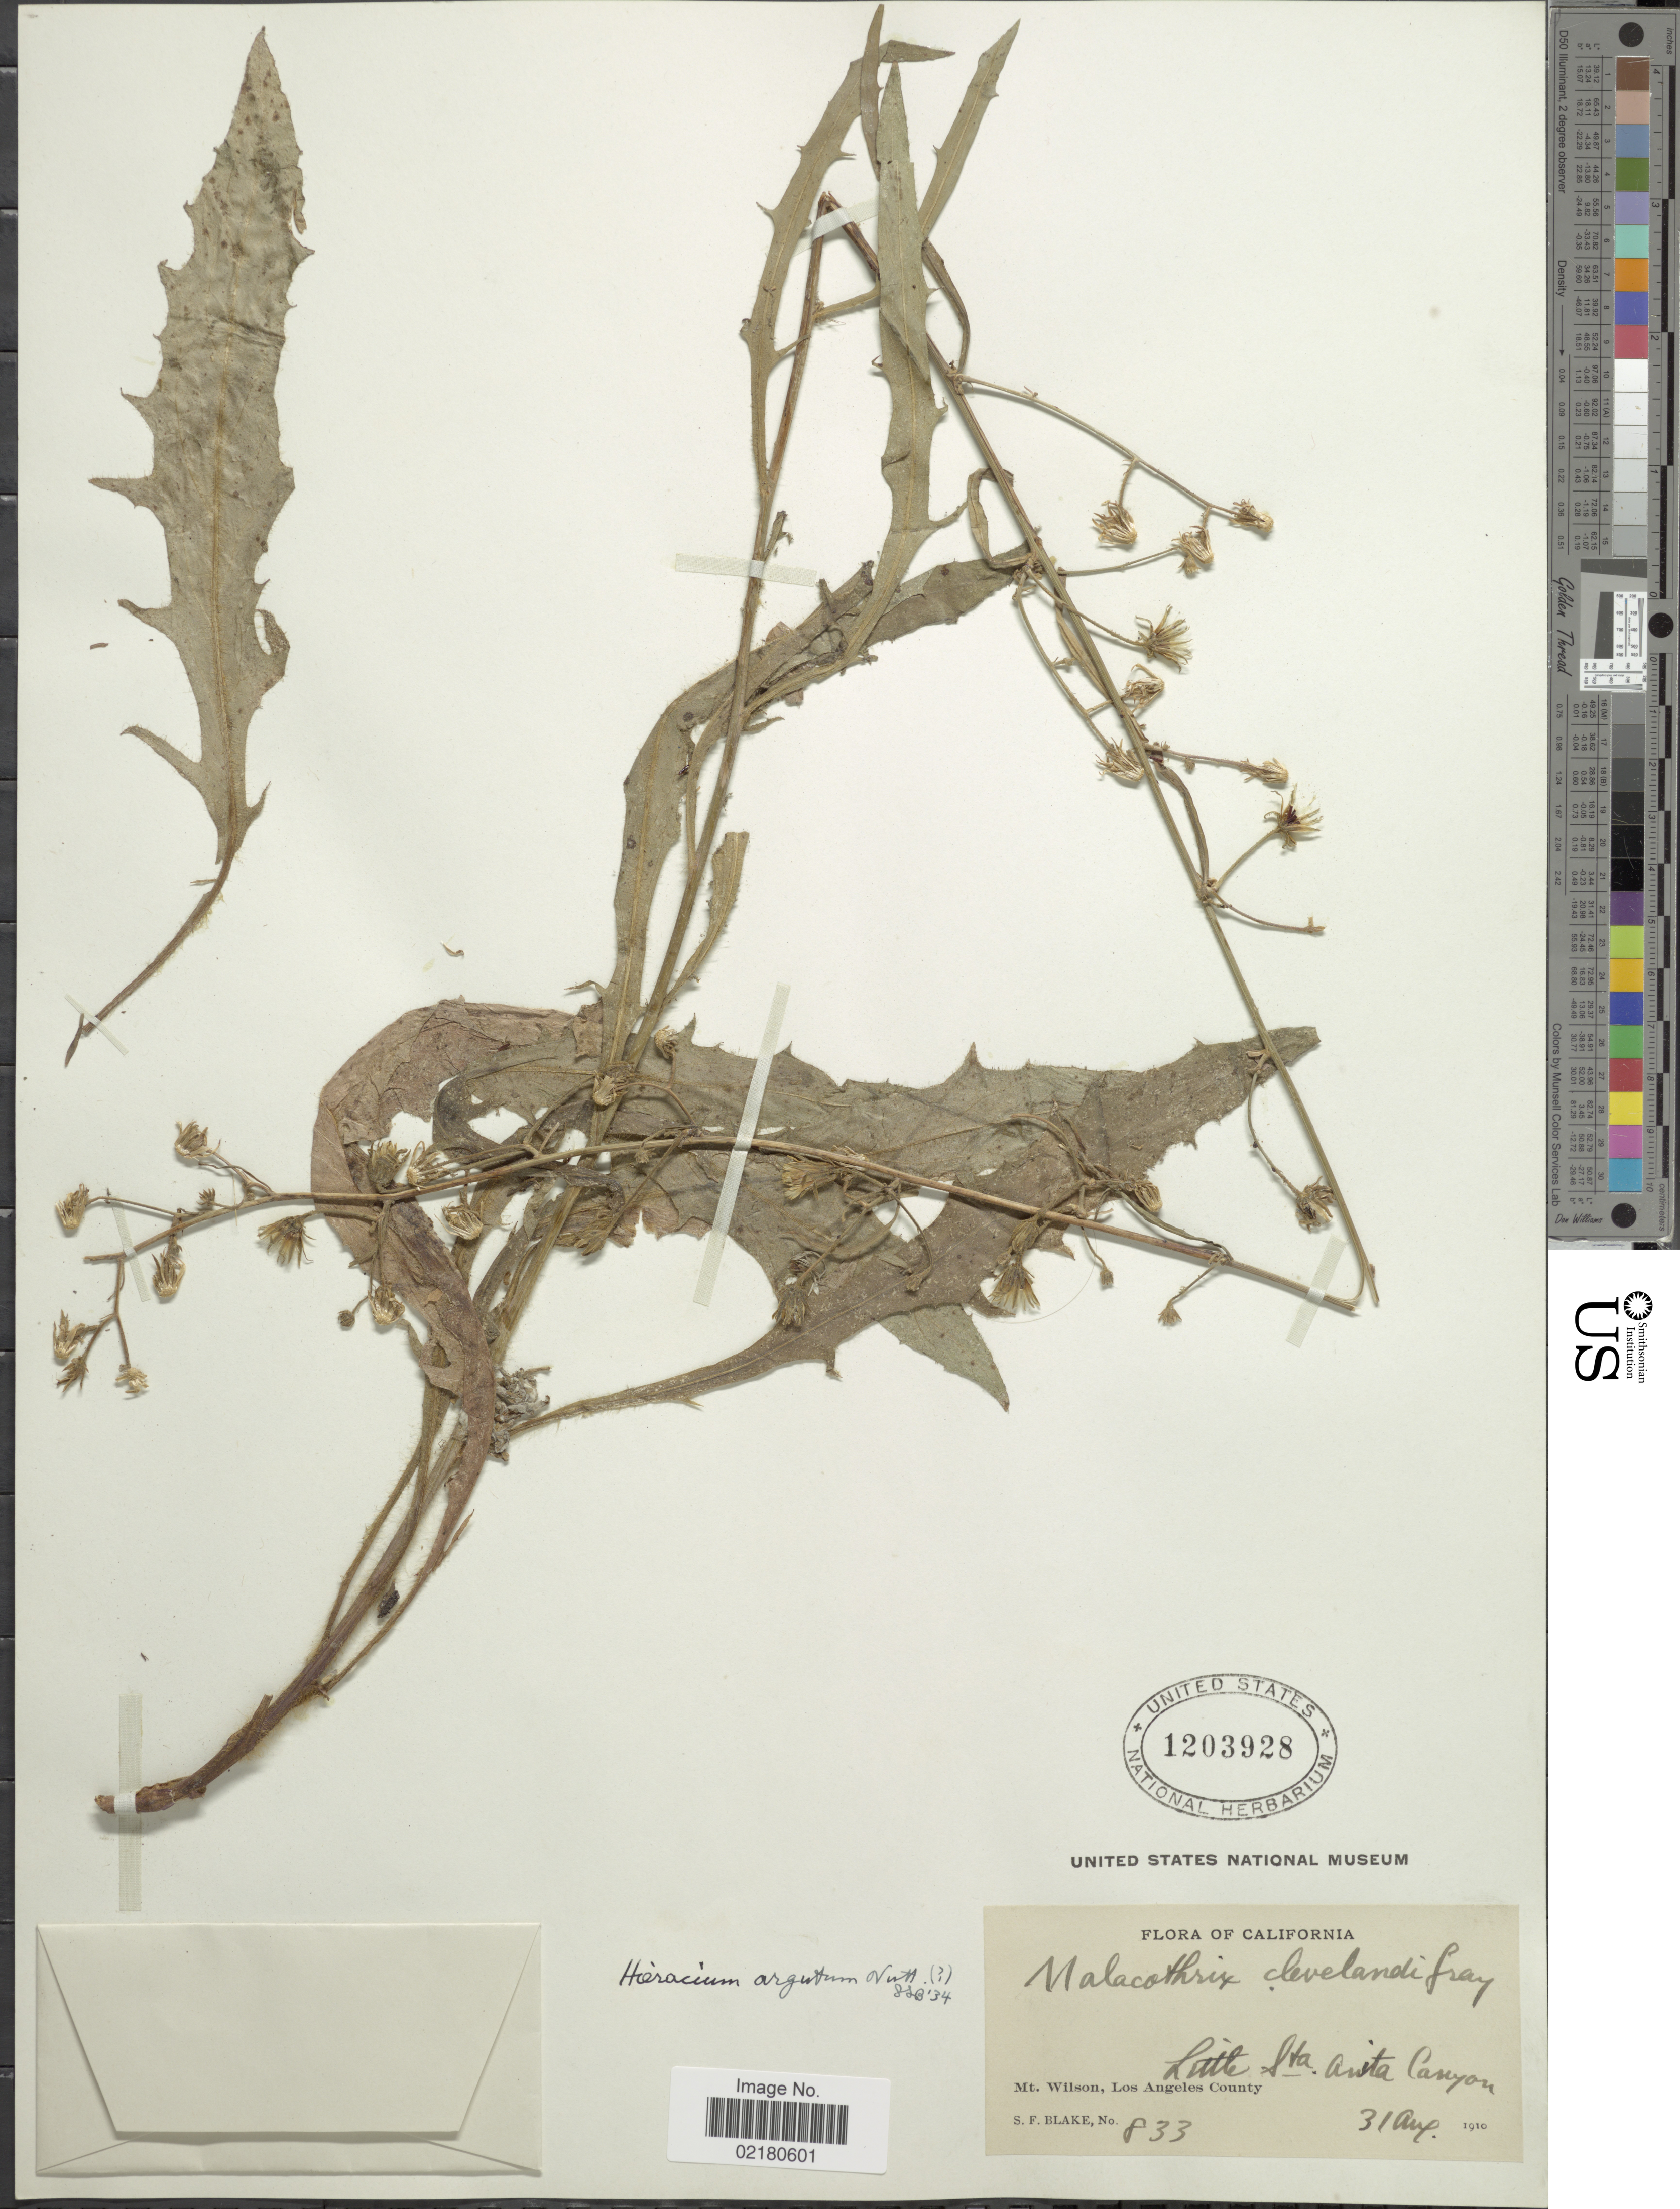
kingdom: Plantae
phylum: Tracheophyta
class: Magnoliopsida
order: Asterales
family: Asteraceae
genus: Hieracium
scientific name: Hieracium argutum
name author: Nutt.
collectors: S. Blake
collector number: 833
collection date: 1910-08-31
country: United States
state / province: California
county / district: Los Angeles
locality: Little Sta. Anita Canyon, Mt Wilson, Los Angeles County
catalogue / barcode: US 1203928